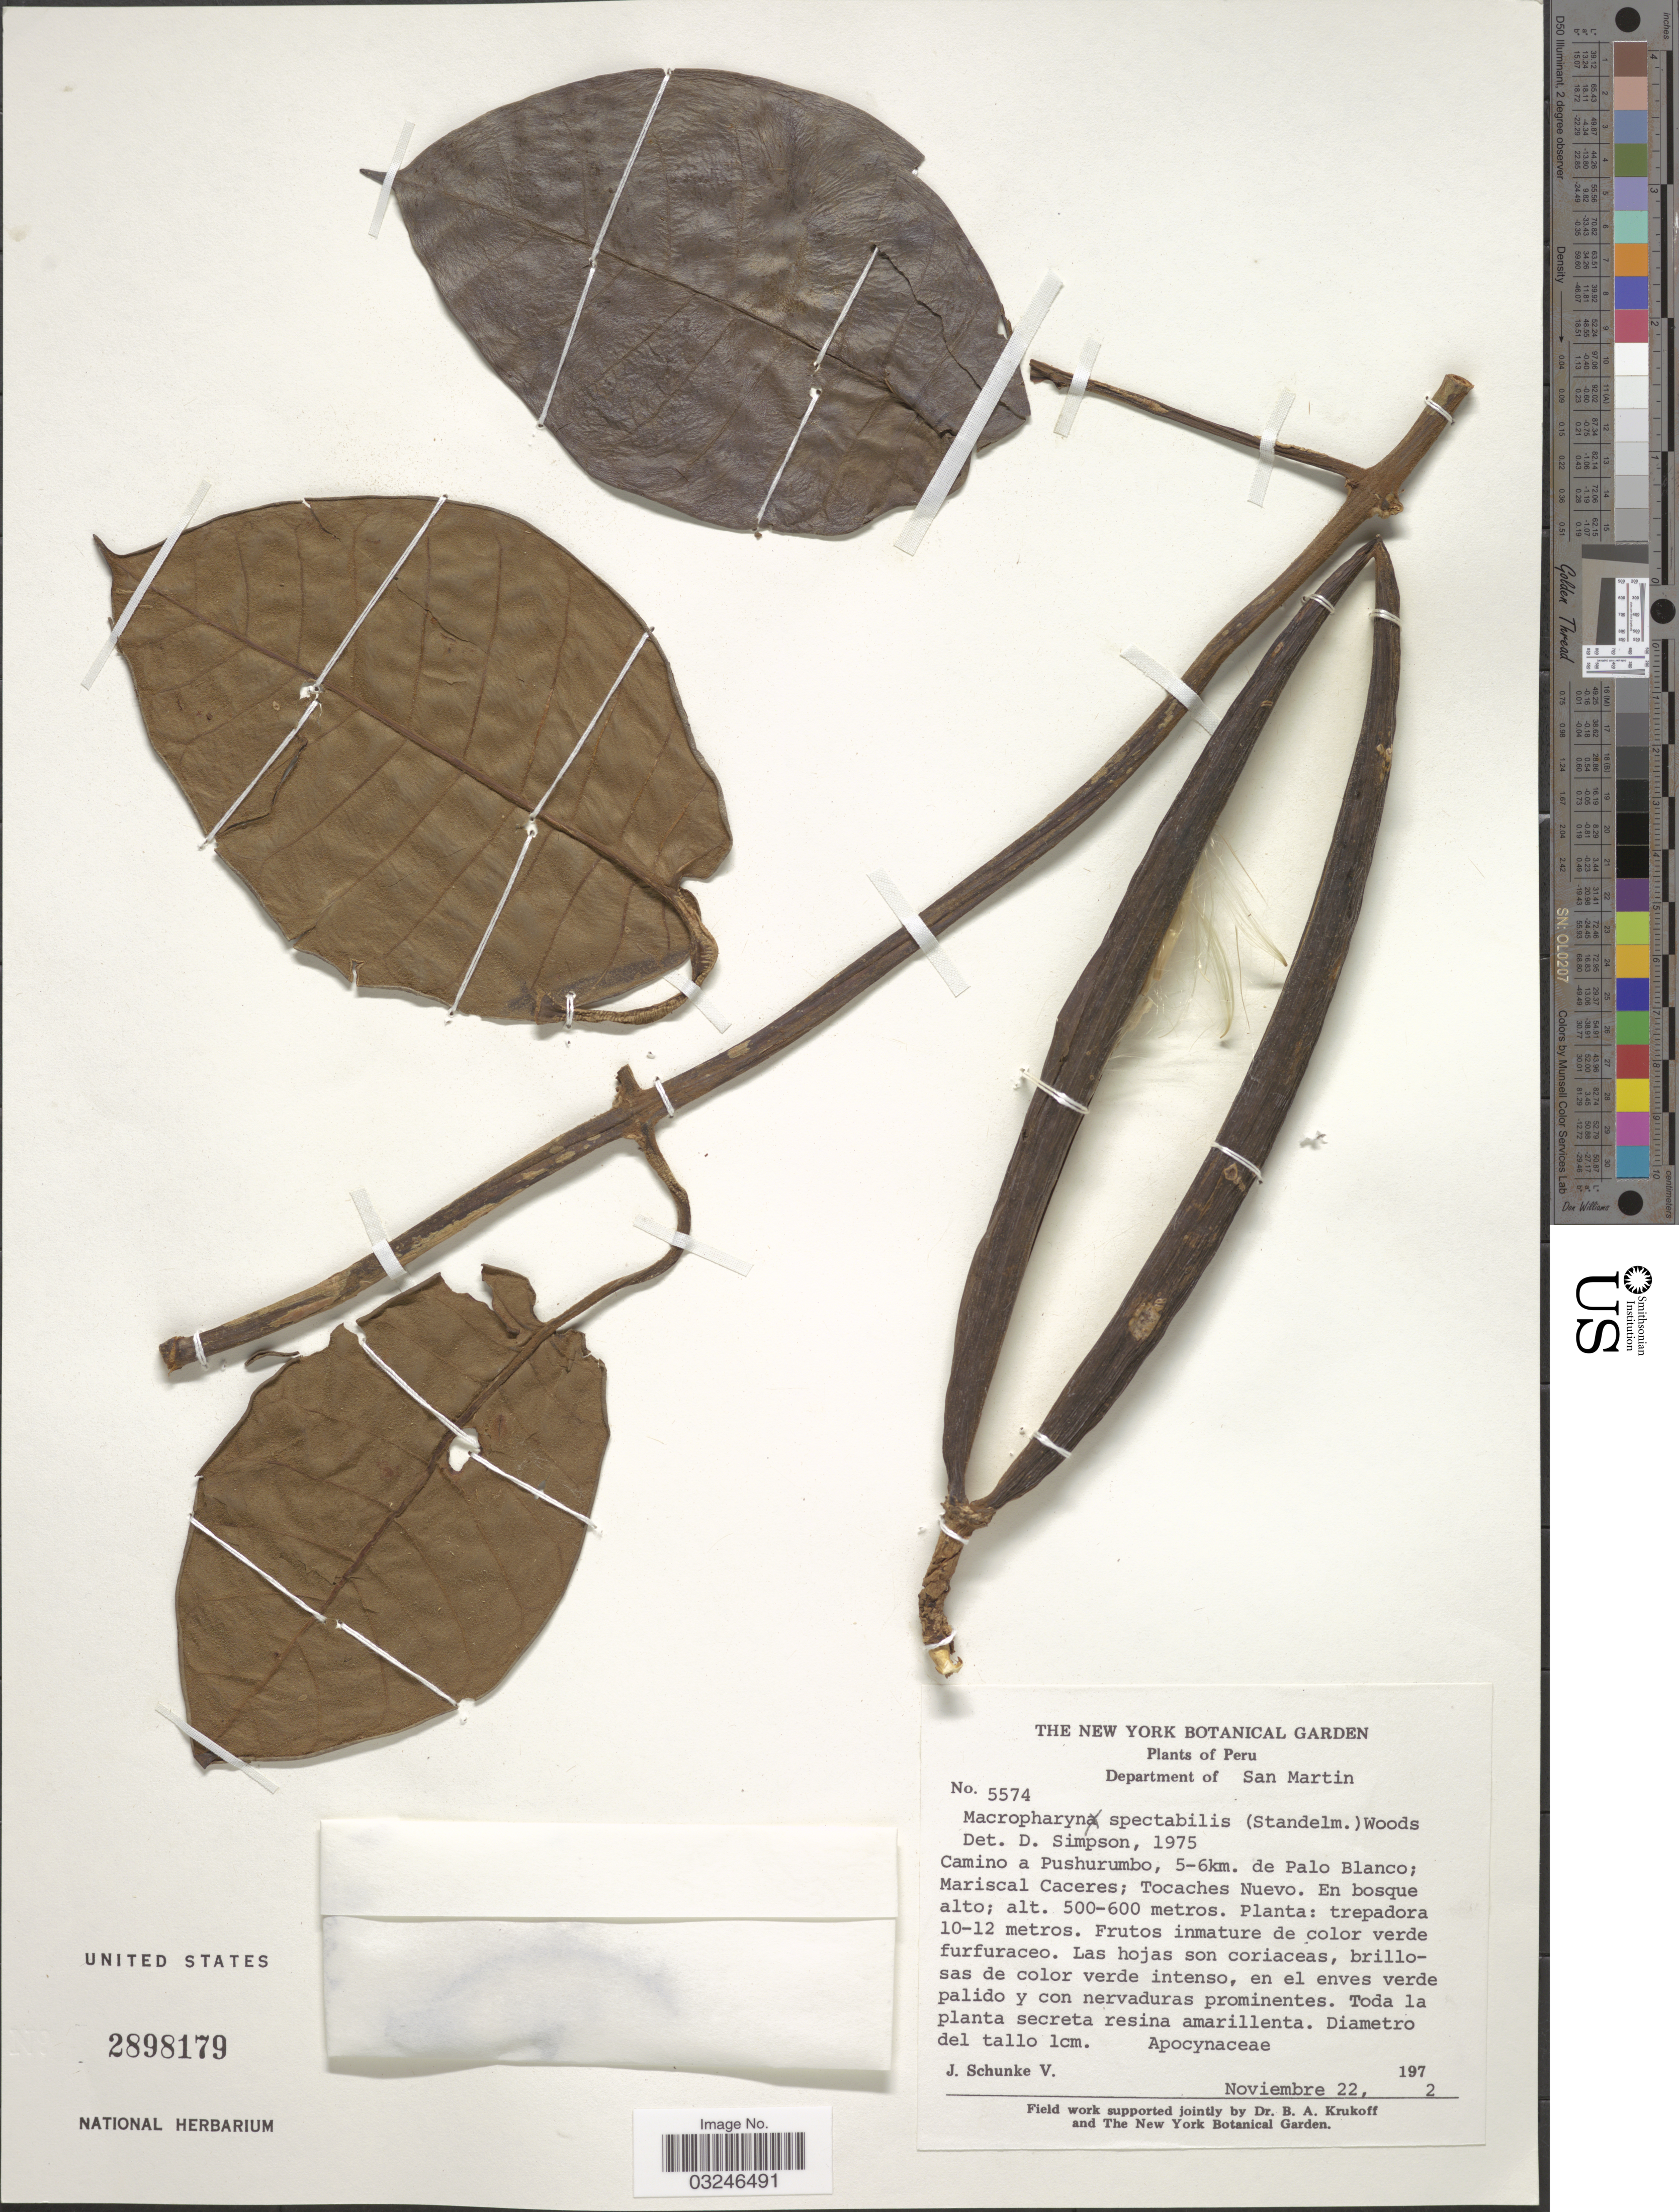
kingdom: Plantae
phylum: Tracheophyta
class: Magnoliopsida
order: Gentianales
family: Apocynaceae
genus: Macropharynx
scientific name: Macropharynx spectabilis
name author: (Stadelm.) Woodson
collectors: J. Schunke Vigo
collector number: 5574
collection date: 1972-11-22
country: Peru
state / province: San Martín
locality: Department of San Martin. Camino a Pushurumbo, 5-6km. de Palo Blanco; Mariscal Caceres; Tocaches Nuevo.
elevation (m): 500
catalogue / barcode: US 2898179